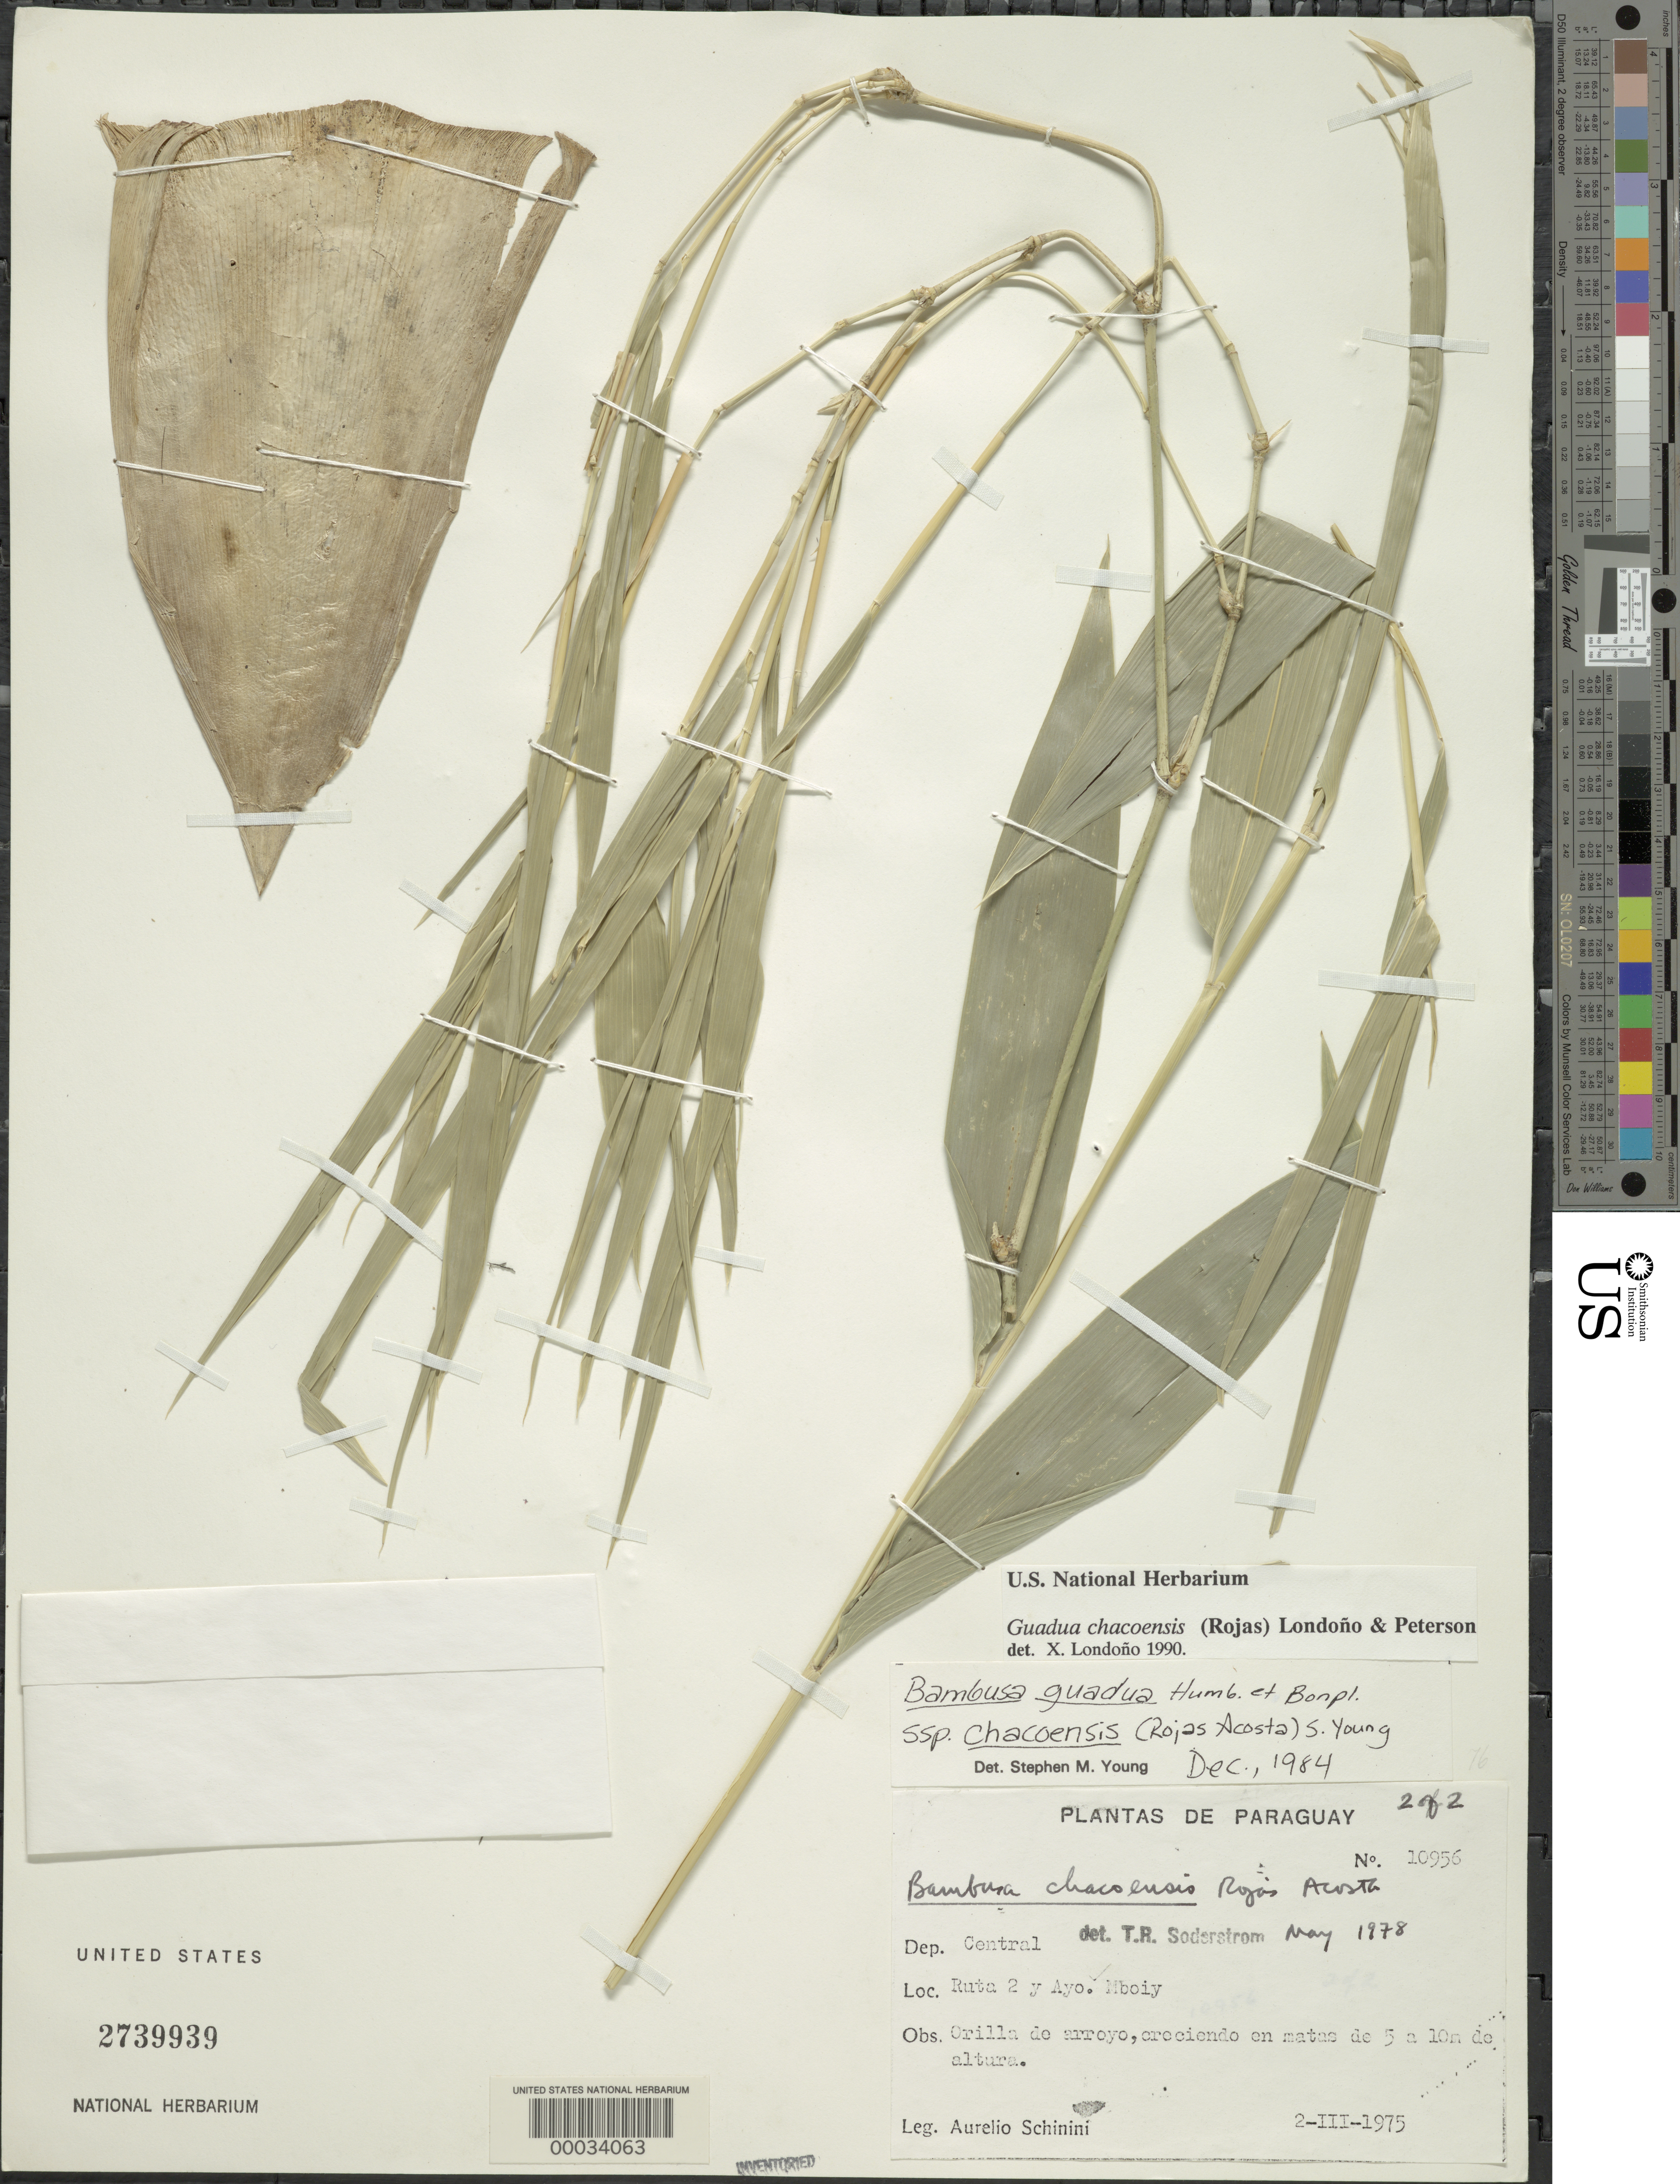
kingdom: Plantae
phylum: Tracheophyta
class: Liliopsida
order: Poales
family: Poaceae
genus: Guadua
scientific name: Guadua chacoensis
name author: (Rojas) Londoño & P.M. Peterson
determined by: Londoño, X., (TULV), Jardin Botanico "Juan Maria Cespedes"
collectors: A. Schinini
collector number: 10956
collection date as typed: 02 Mar 1975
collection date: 1975-03-02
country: Paraguay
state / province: Central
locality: Ruta 2, ayo. mboiy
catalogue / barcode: US 2739939